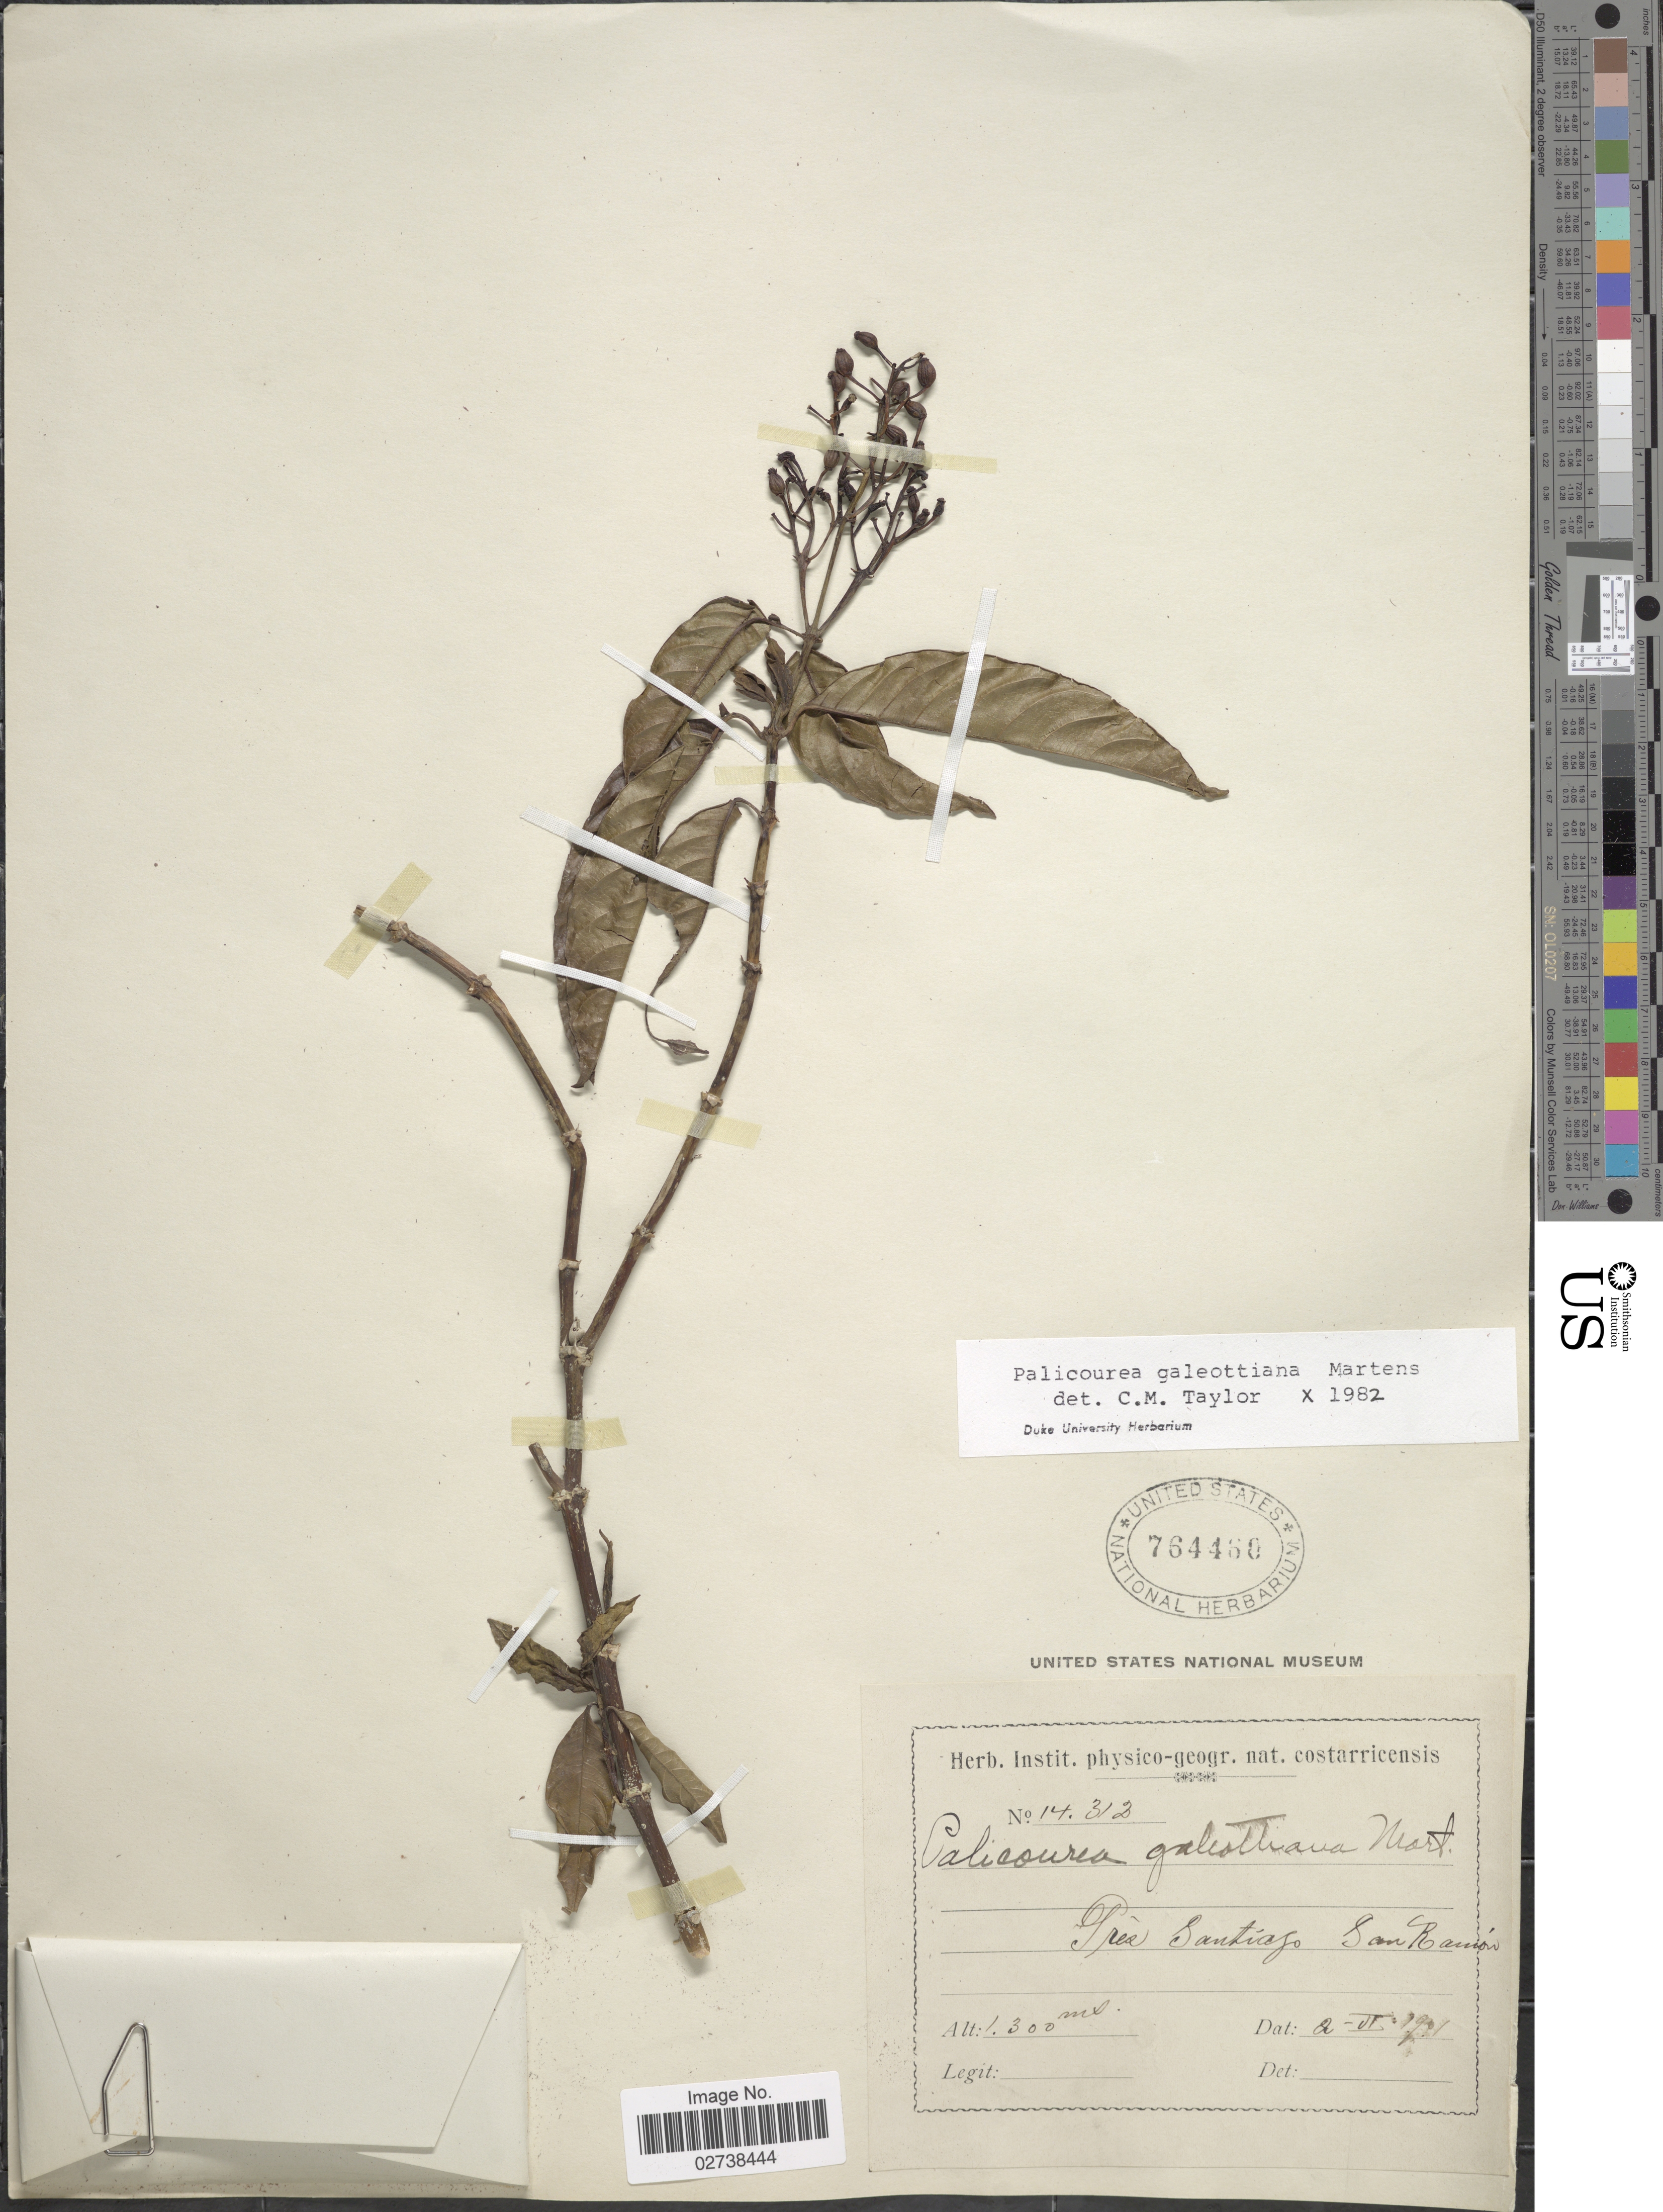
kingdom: Plantae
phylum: Tracheophyta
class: Magnoliopsida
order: Gentianales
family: Rubiaceae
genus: Palicourea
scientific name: Palicourea galeottiana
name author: M. Martens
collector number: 14312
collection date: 1901-06-02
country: Costa Rica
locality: Pres Santiago, San Ramon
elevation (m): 1300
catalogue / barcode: US 764460